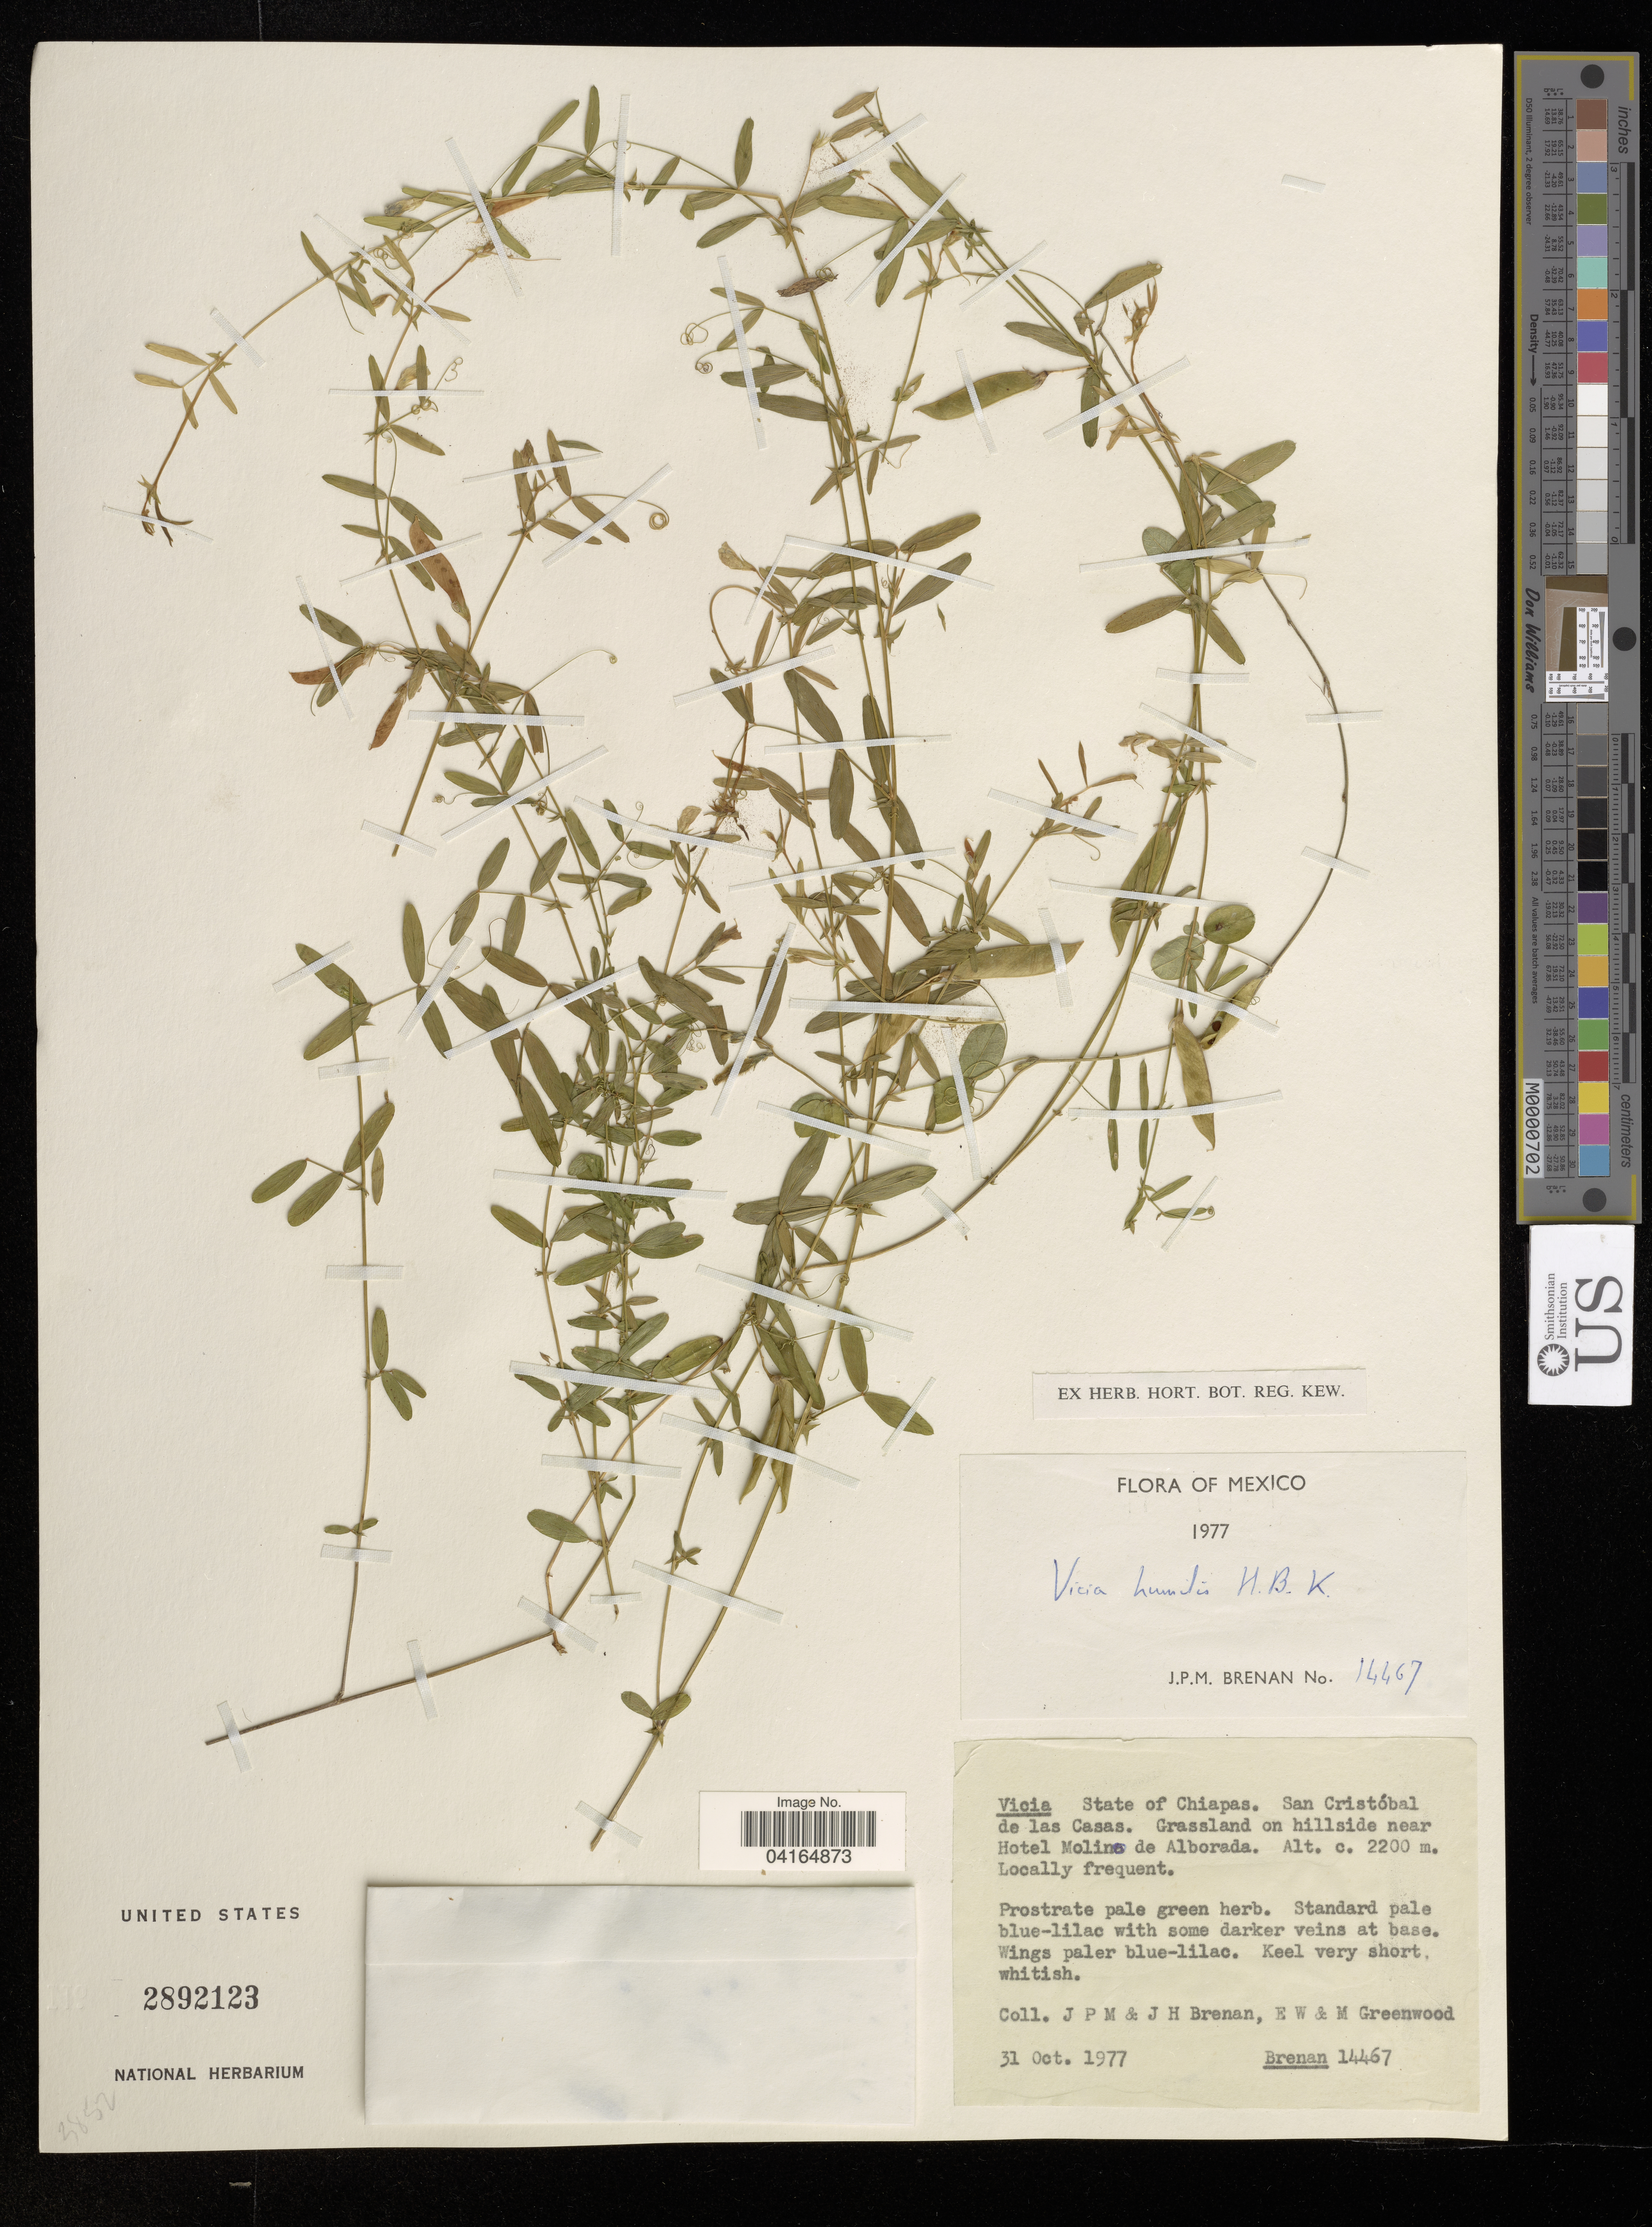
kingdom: Plantae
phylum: Tracheophyta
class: Magnoliopsida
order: Fabales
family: Fabaceae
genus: Vicia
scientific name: Vicia humilis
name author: Kunth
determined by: Hechenleitner, Paulina, RBG Edinburgh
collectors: J. Brenan, J. H. Brenan, E. Greenwood & Greenwood, M.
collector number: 14467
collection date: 1977-10-31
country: Mexico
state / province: Chiapas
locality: San Cristóbal de las Casas. Gtassland on hillside near Hotel Molino de Alborada.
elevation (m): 2200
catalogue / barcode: US 2892123